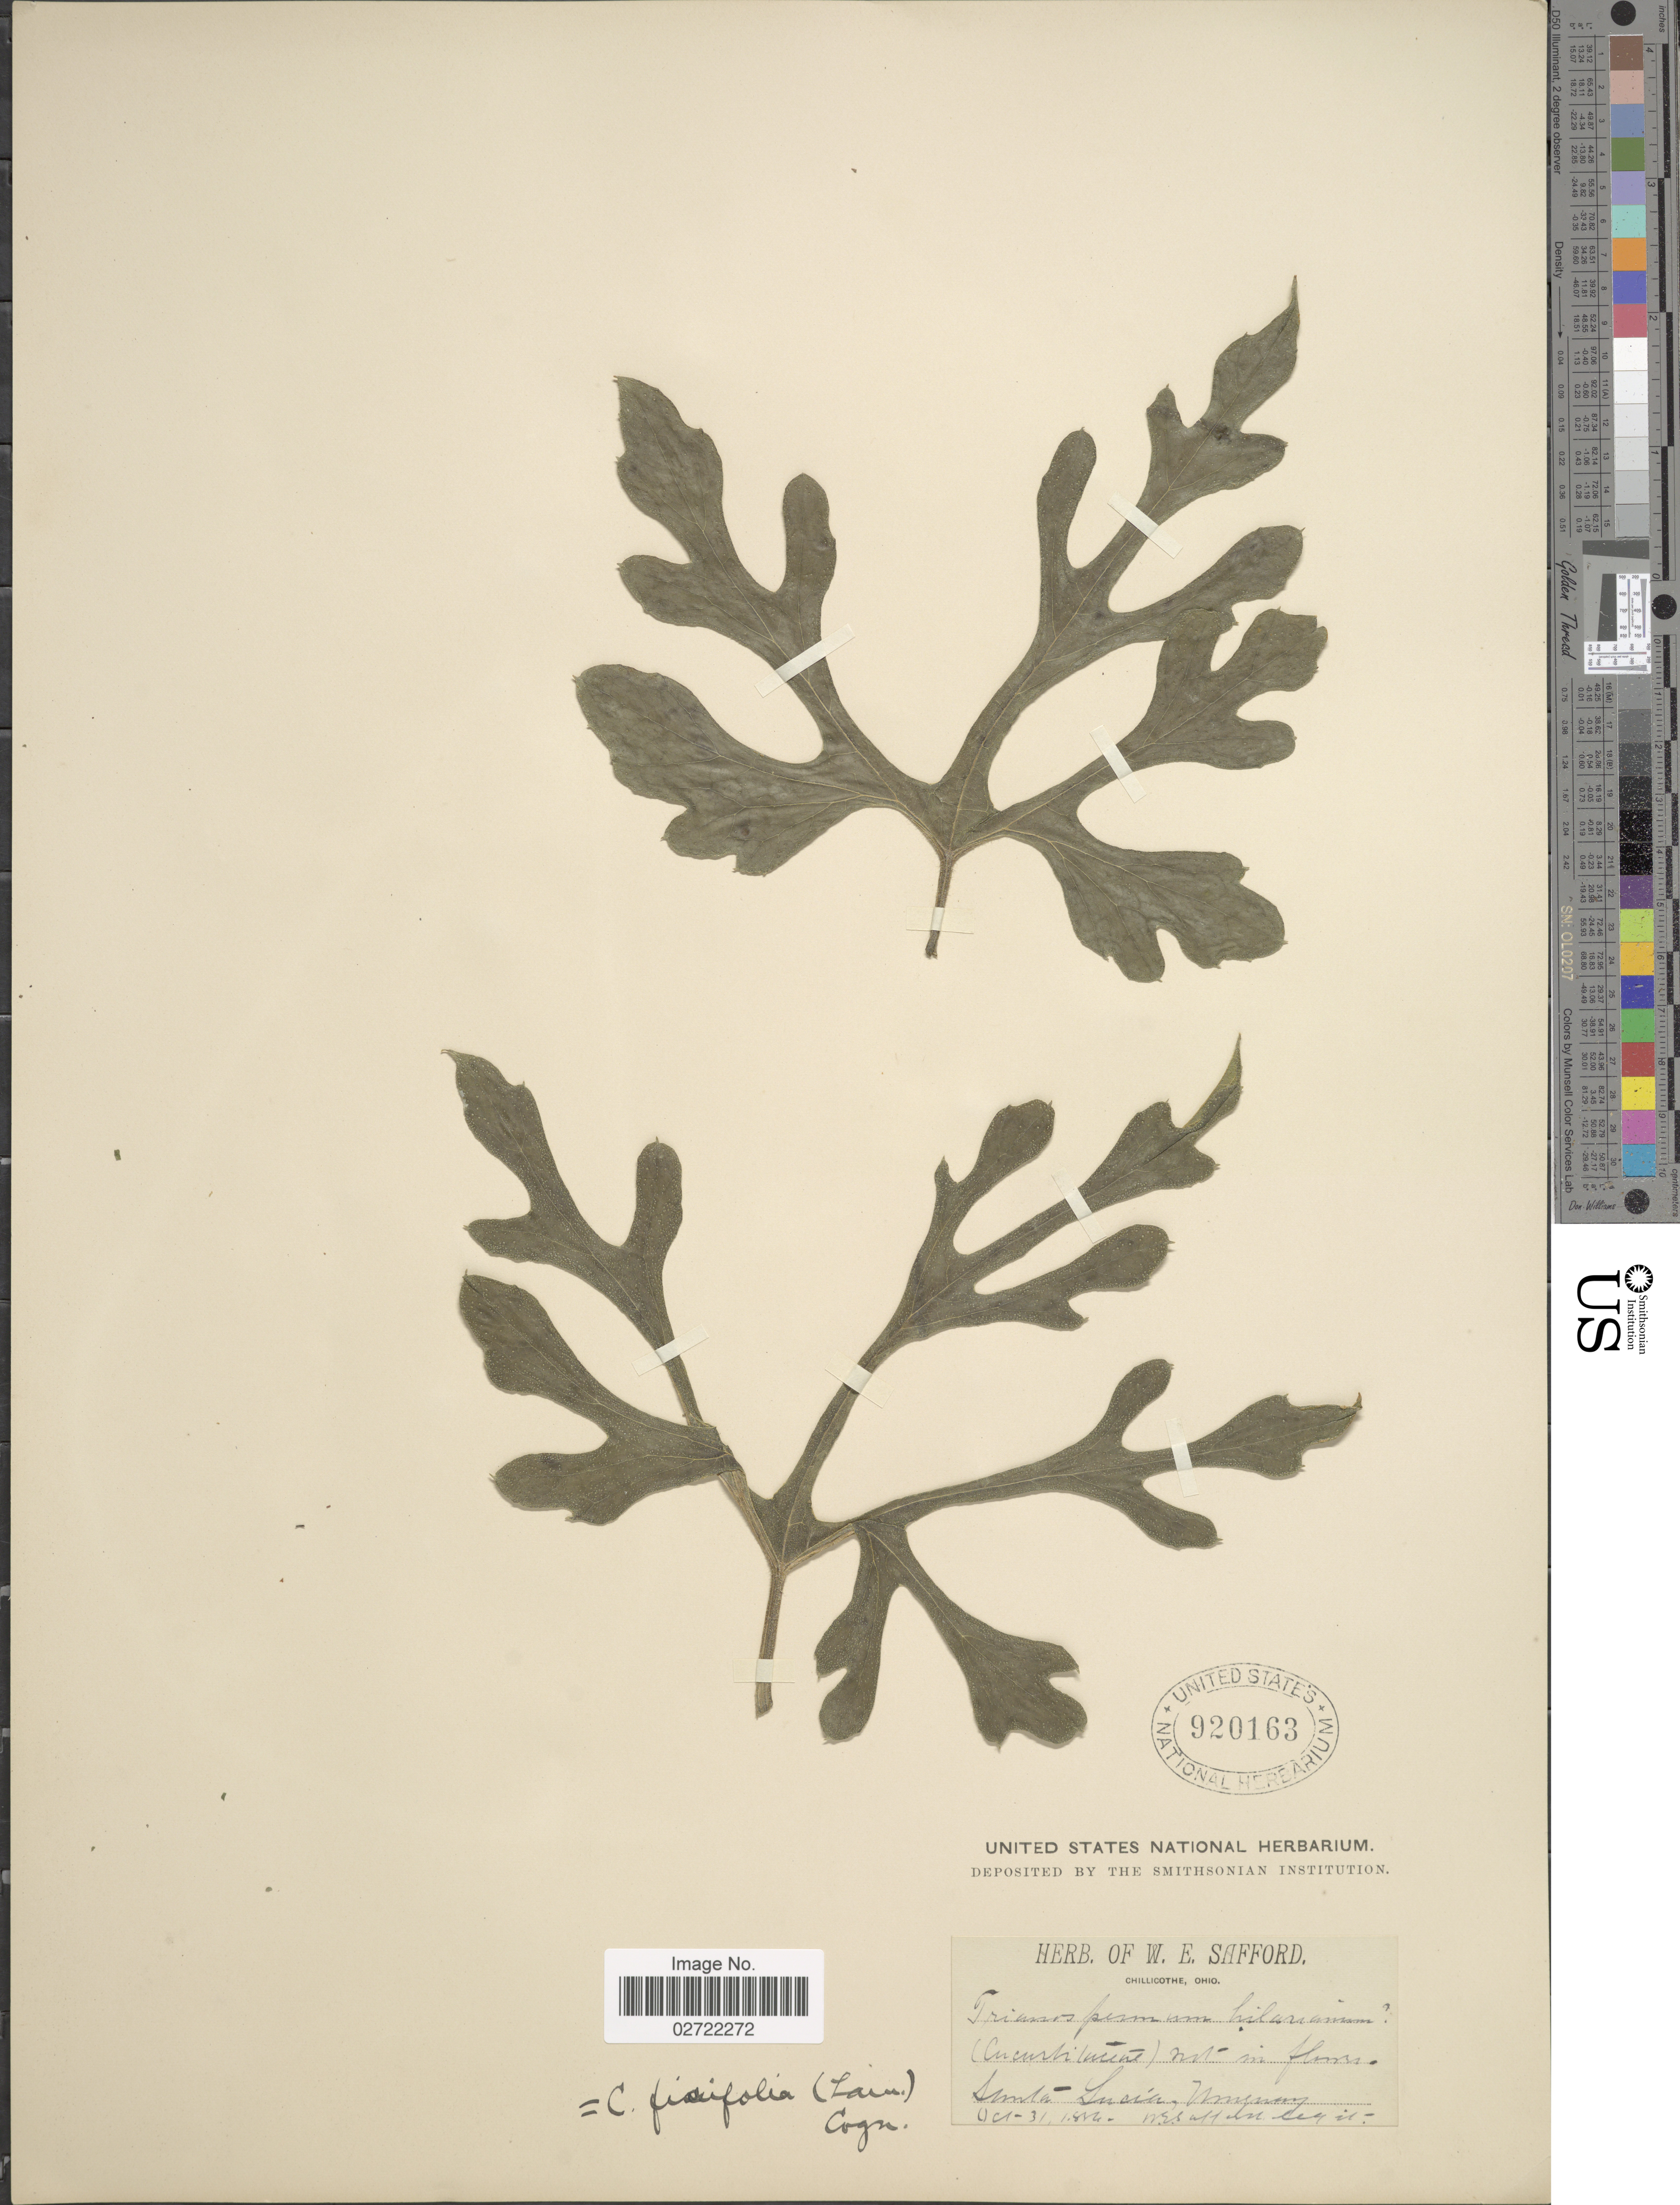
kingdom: Plantae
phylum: Tracheophyta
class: Magnoliopsida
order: Cucurbitales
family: Cucurbitaceae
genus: Cayaponia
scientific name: Cayaponia bonariensis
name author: (Mill.) Mart. Crov.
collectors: W. E. Safford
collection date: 1886-10-31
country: Uruguay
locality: Santa - Lucia.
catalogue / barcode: US 920163